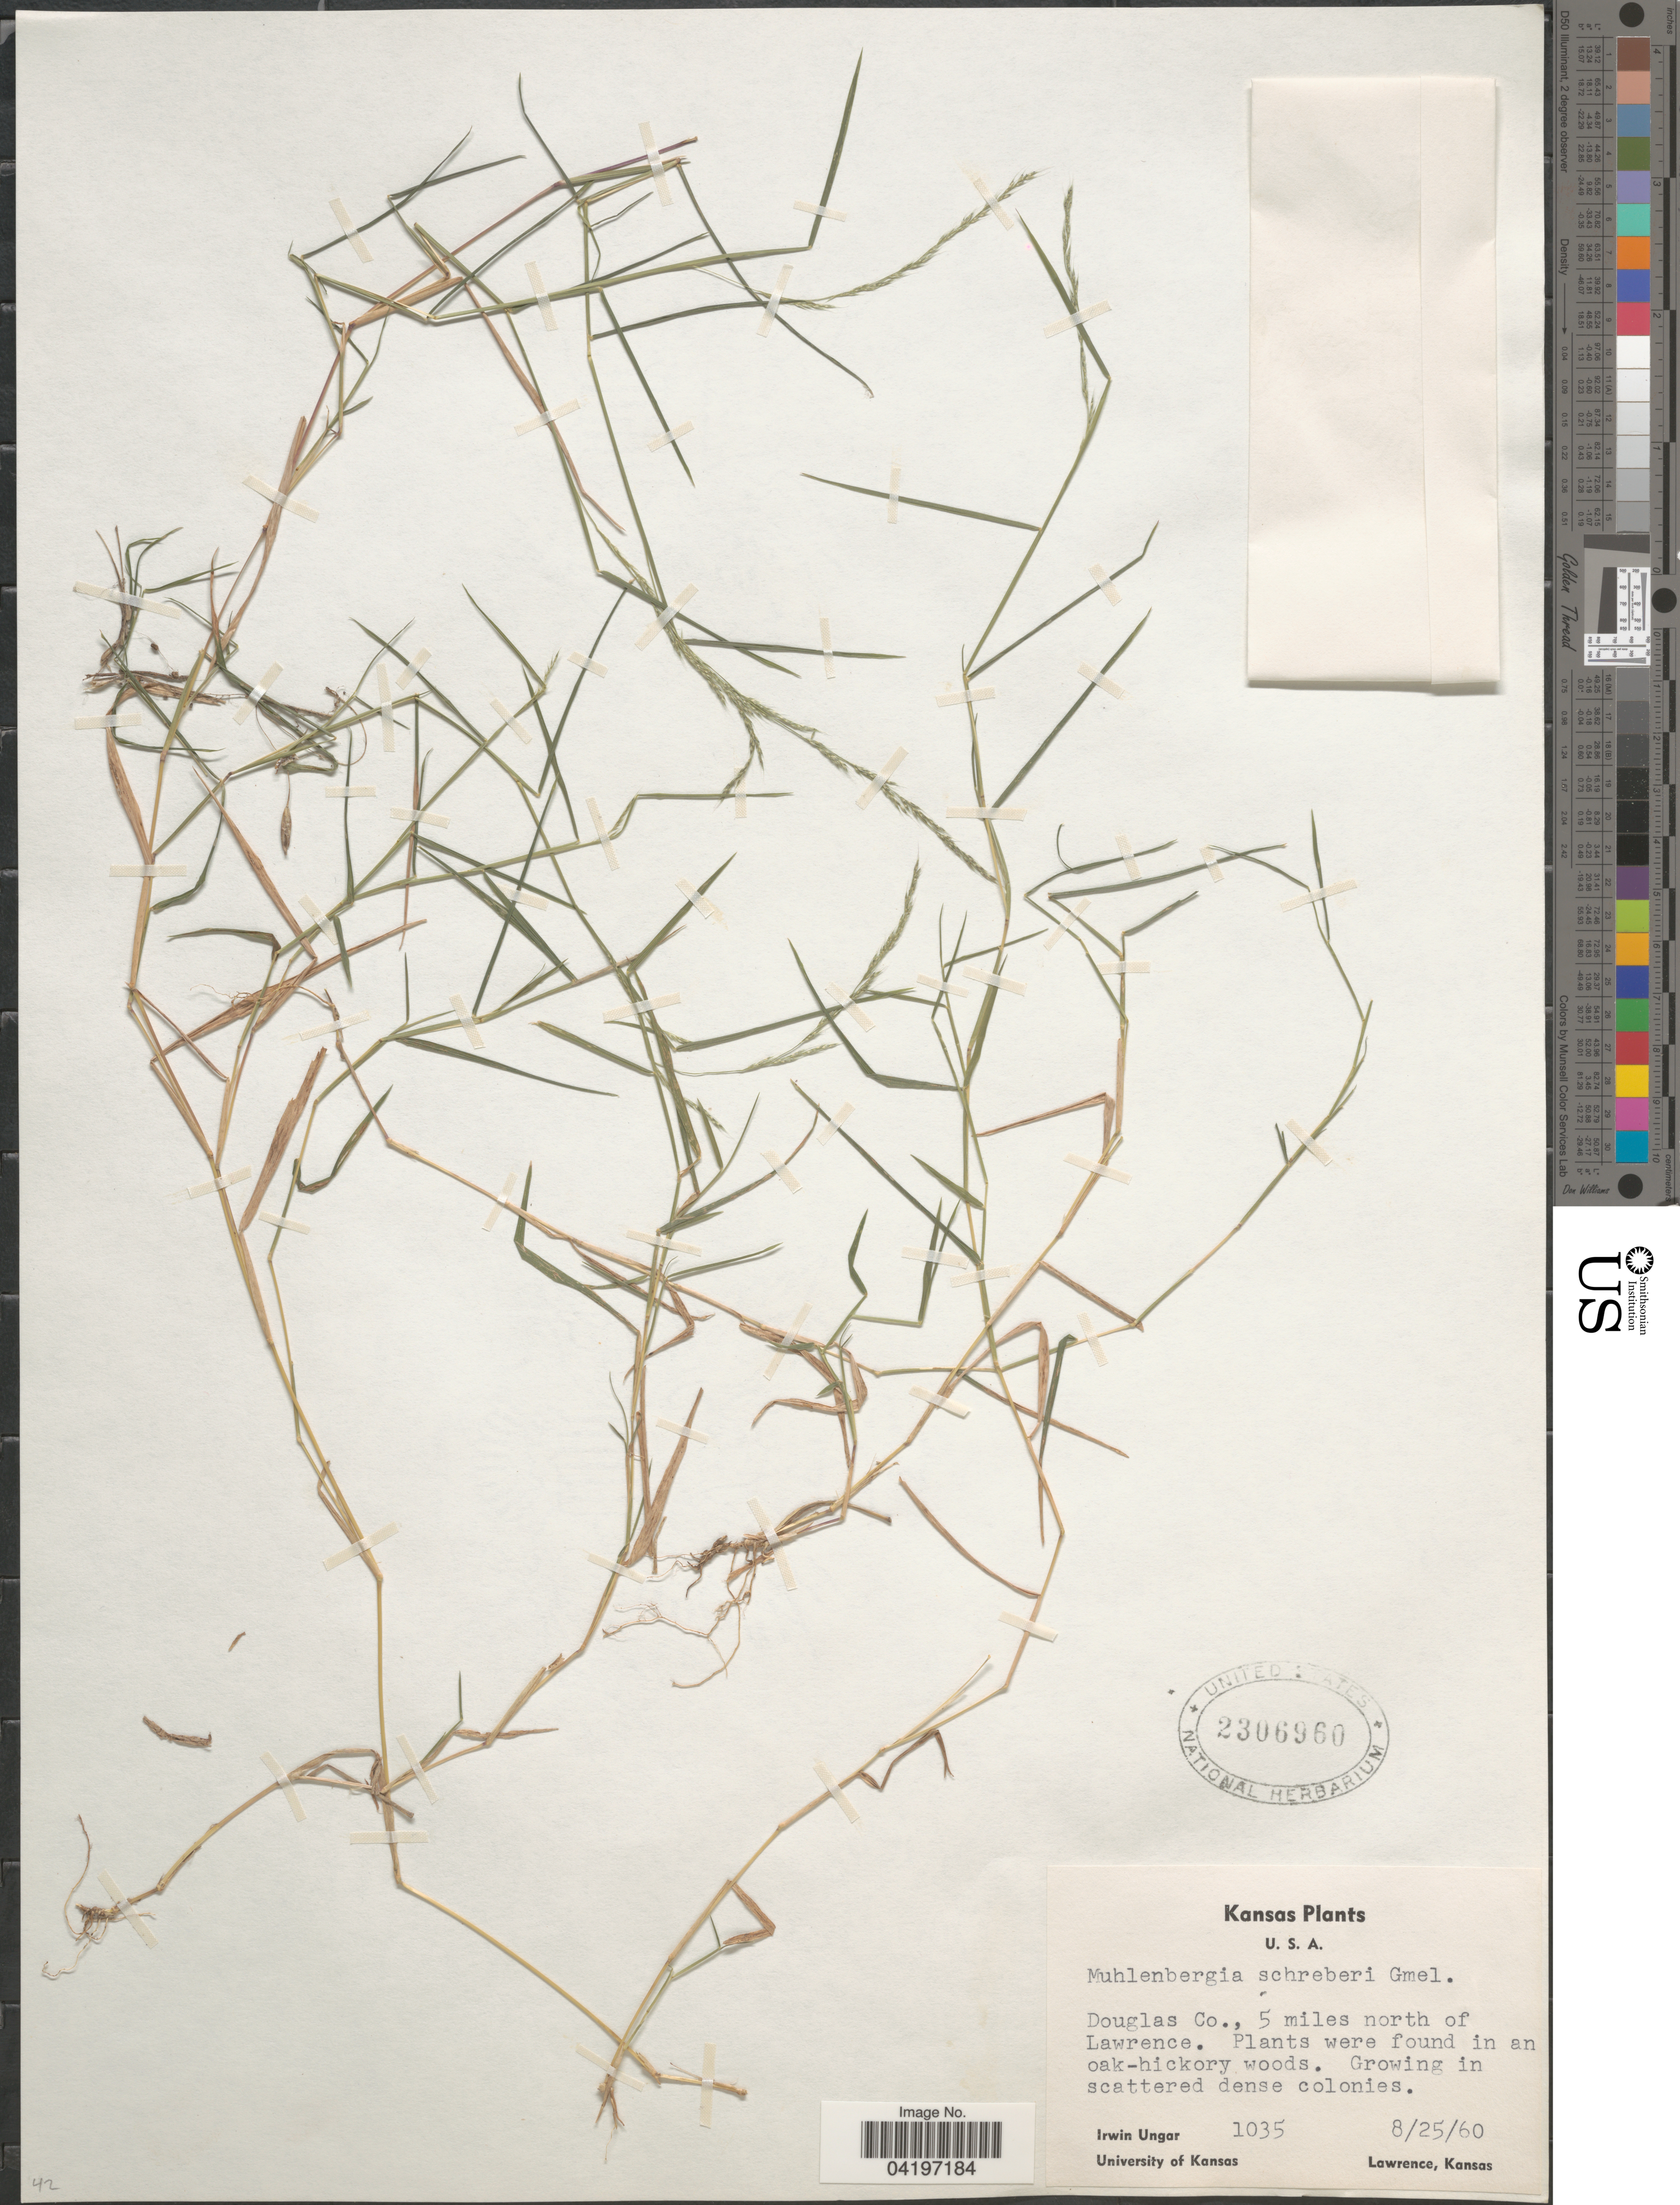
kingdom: Plantae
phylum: Tracheophyta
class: Liliopsida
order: Poales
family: Poaceae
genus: Muhlenbergia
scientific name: Muhlenbergia schreberi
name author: J.F. Gmel.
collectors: I. Ungar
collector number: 1035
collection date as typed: Transcribed d/m/y: 25/8/60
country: United States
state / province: Kansas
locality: Douglas Co., 5 miles north of Lawrence. In an oak-hickory woods.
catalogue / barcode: US 2306960